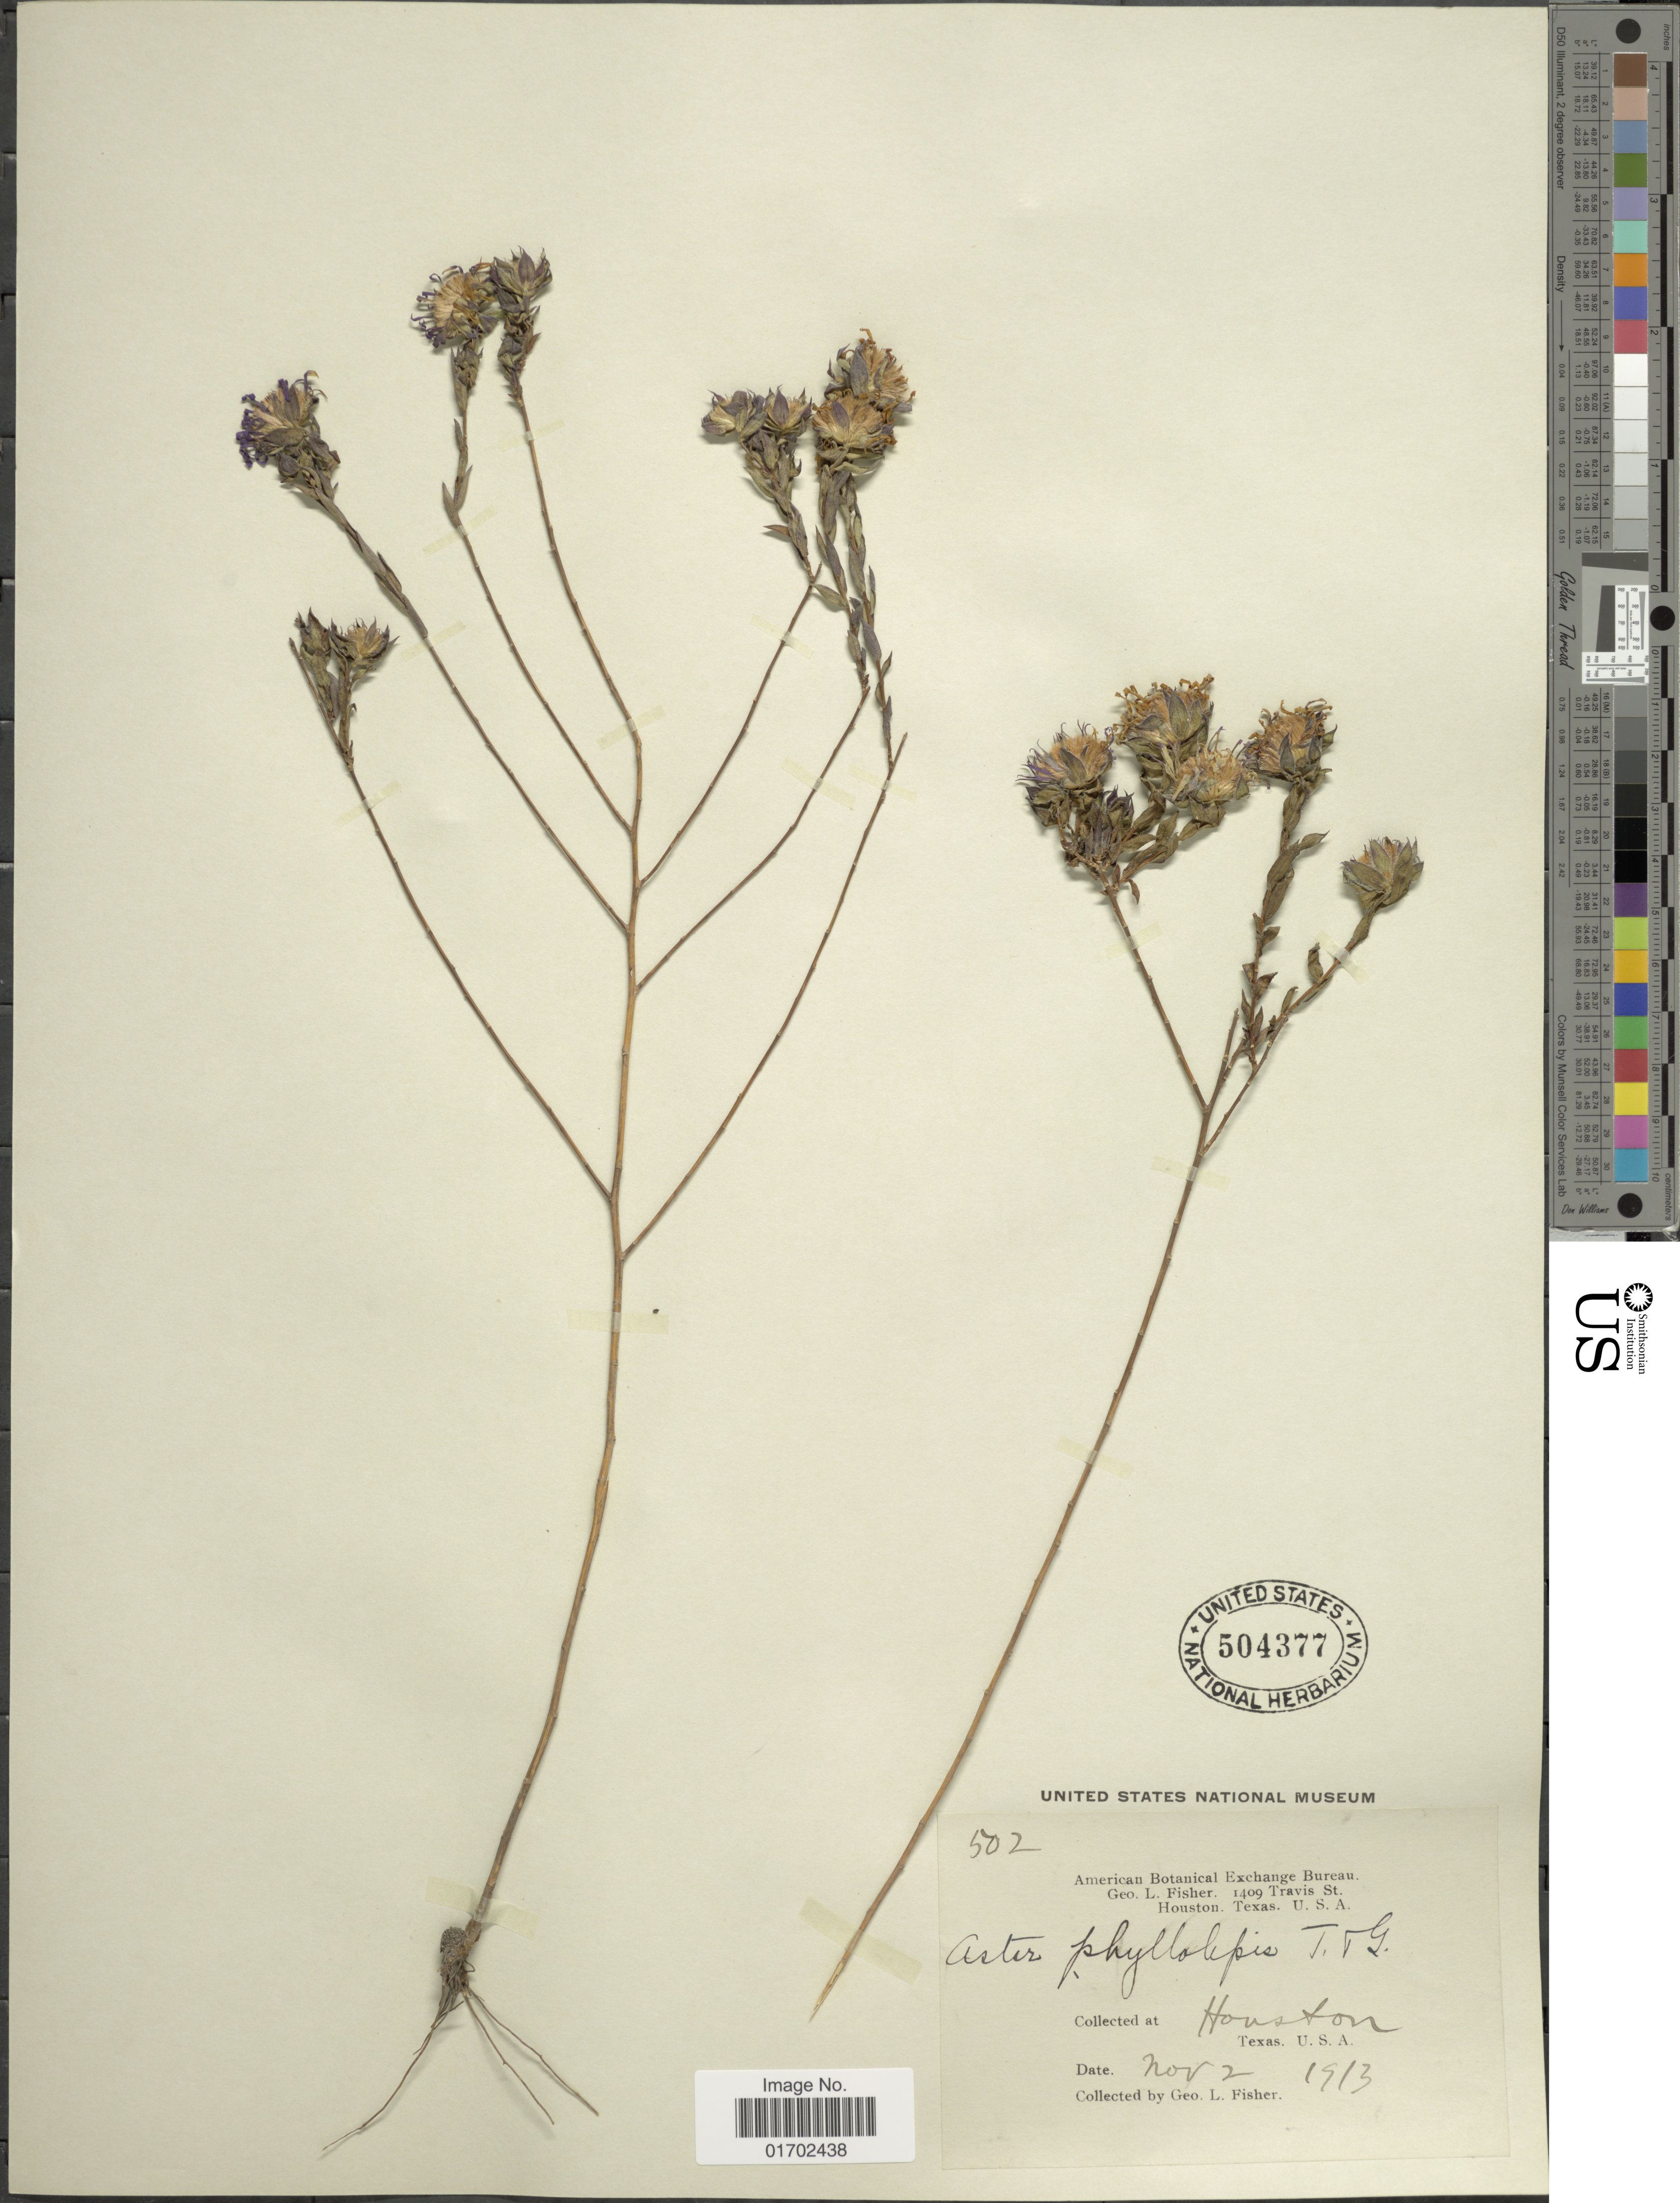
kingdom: Plantae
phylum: Tracheophyta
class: Magnoliopsida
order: Asterales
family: Asteraceae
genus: Symphyotrichum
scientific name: Symphyotrichum pratense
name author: (Raf.) G.L. Nesom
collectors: G. L. Fisher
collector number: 502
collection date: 1913-11-02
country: United States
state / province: Texas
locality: Houston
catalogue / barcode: US 504377